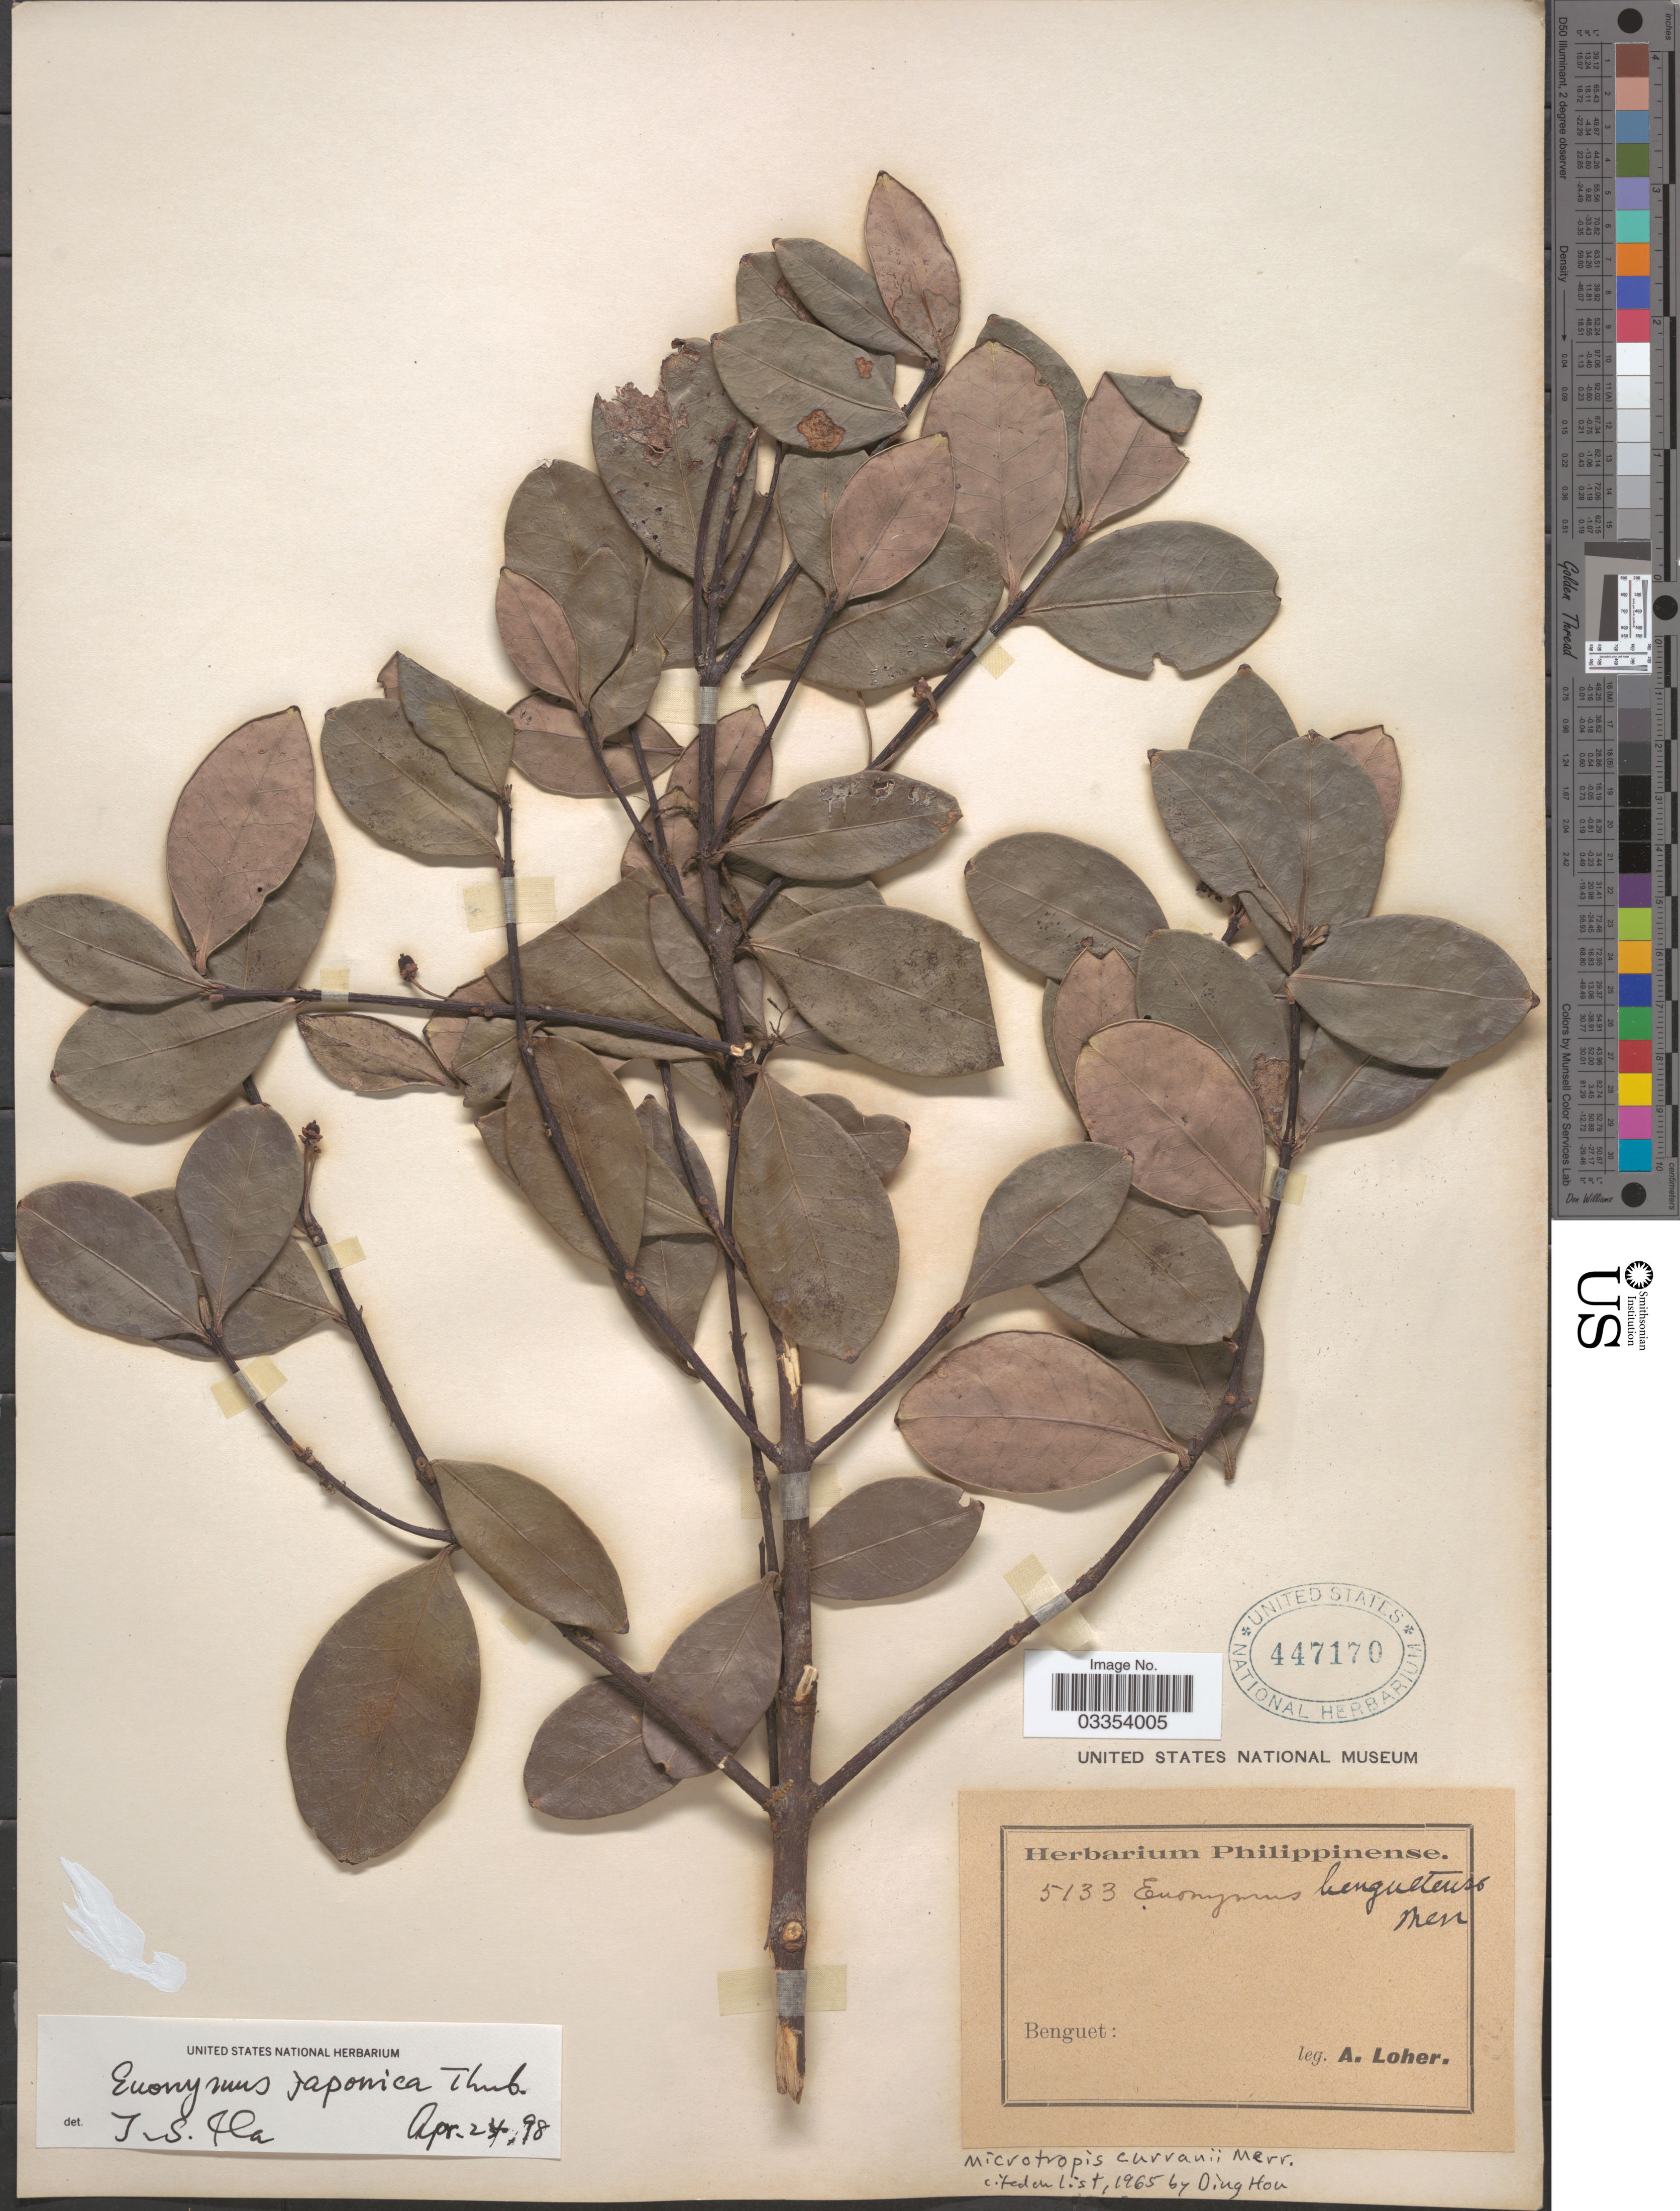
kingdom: Plantae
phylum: Tracheophyta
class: Magnoliopsida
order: Celastrales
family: Celastraceae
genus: Microtropis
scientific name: Microtropis curranii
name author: Merr.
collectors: A. Loher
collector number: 5133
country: Philippines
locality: Benguet.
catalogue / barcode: US 447170